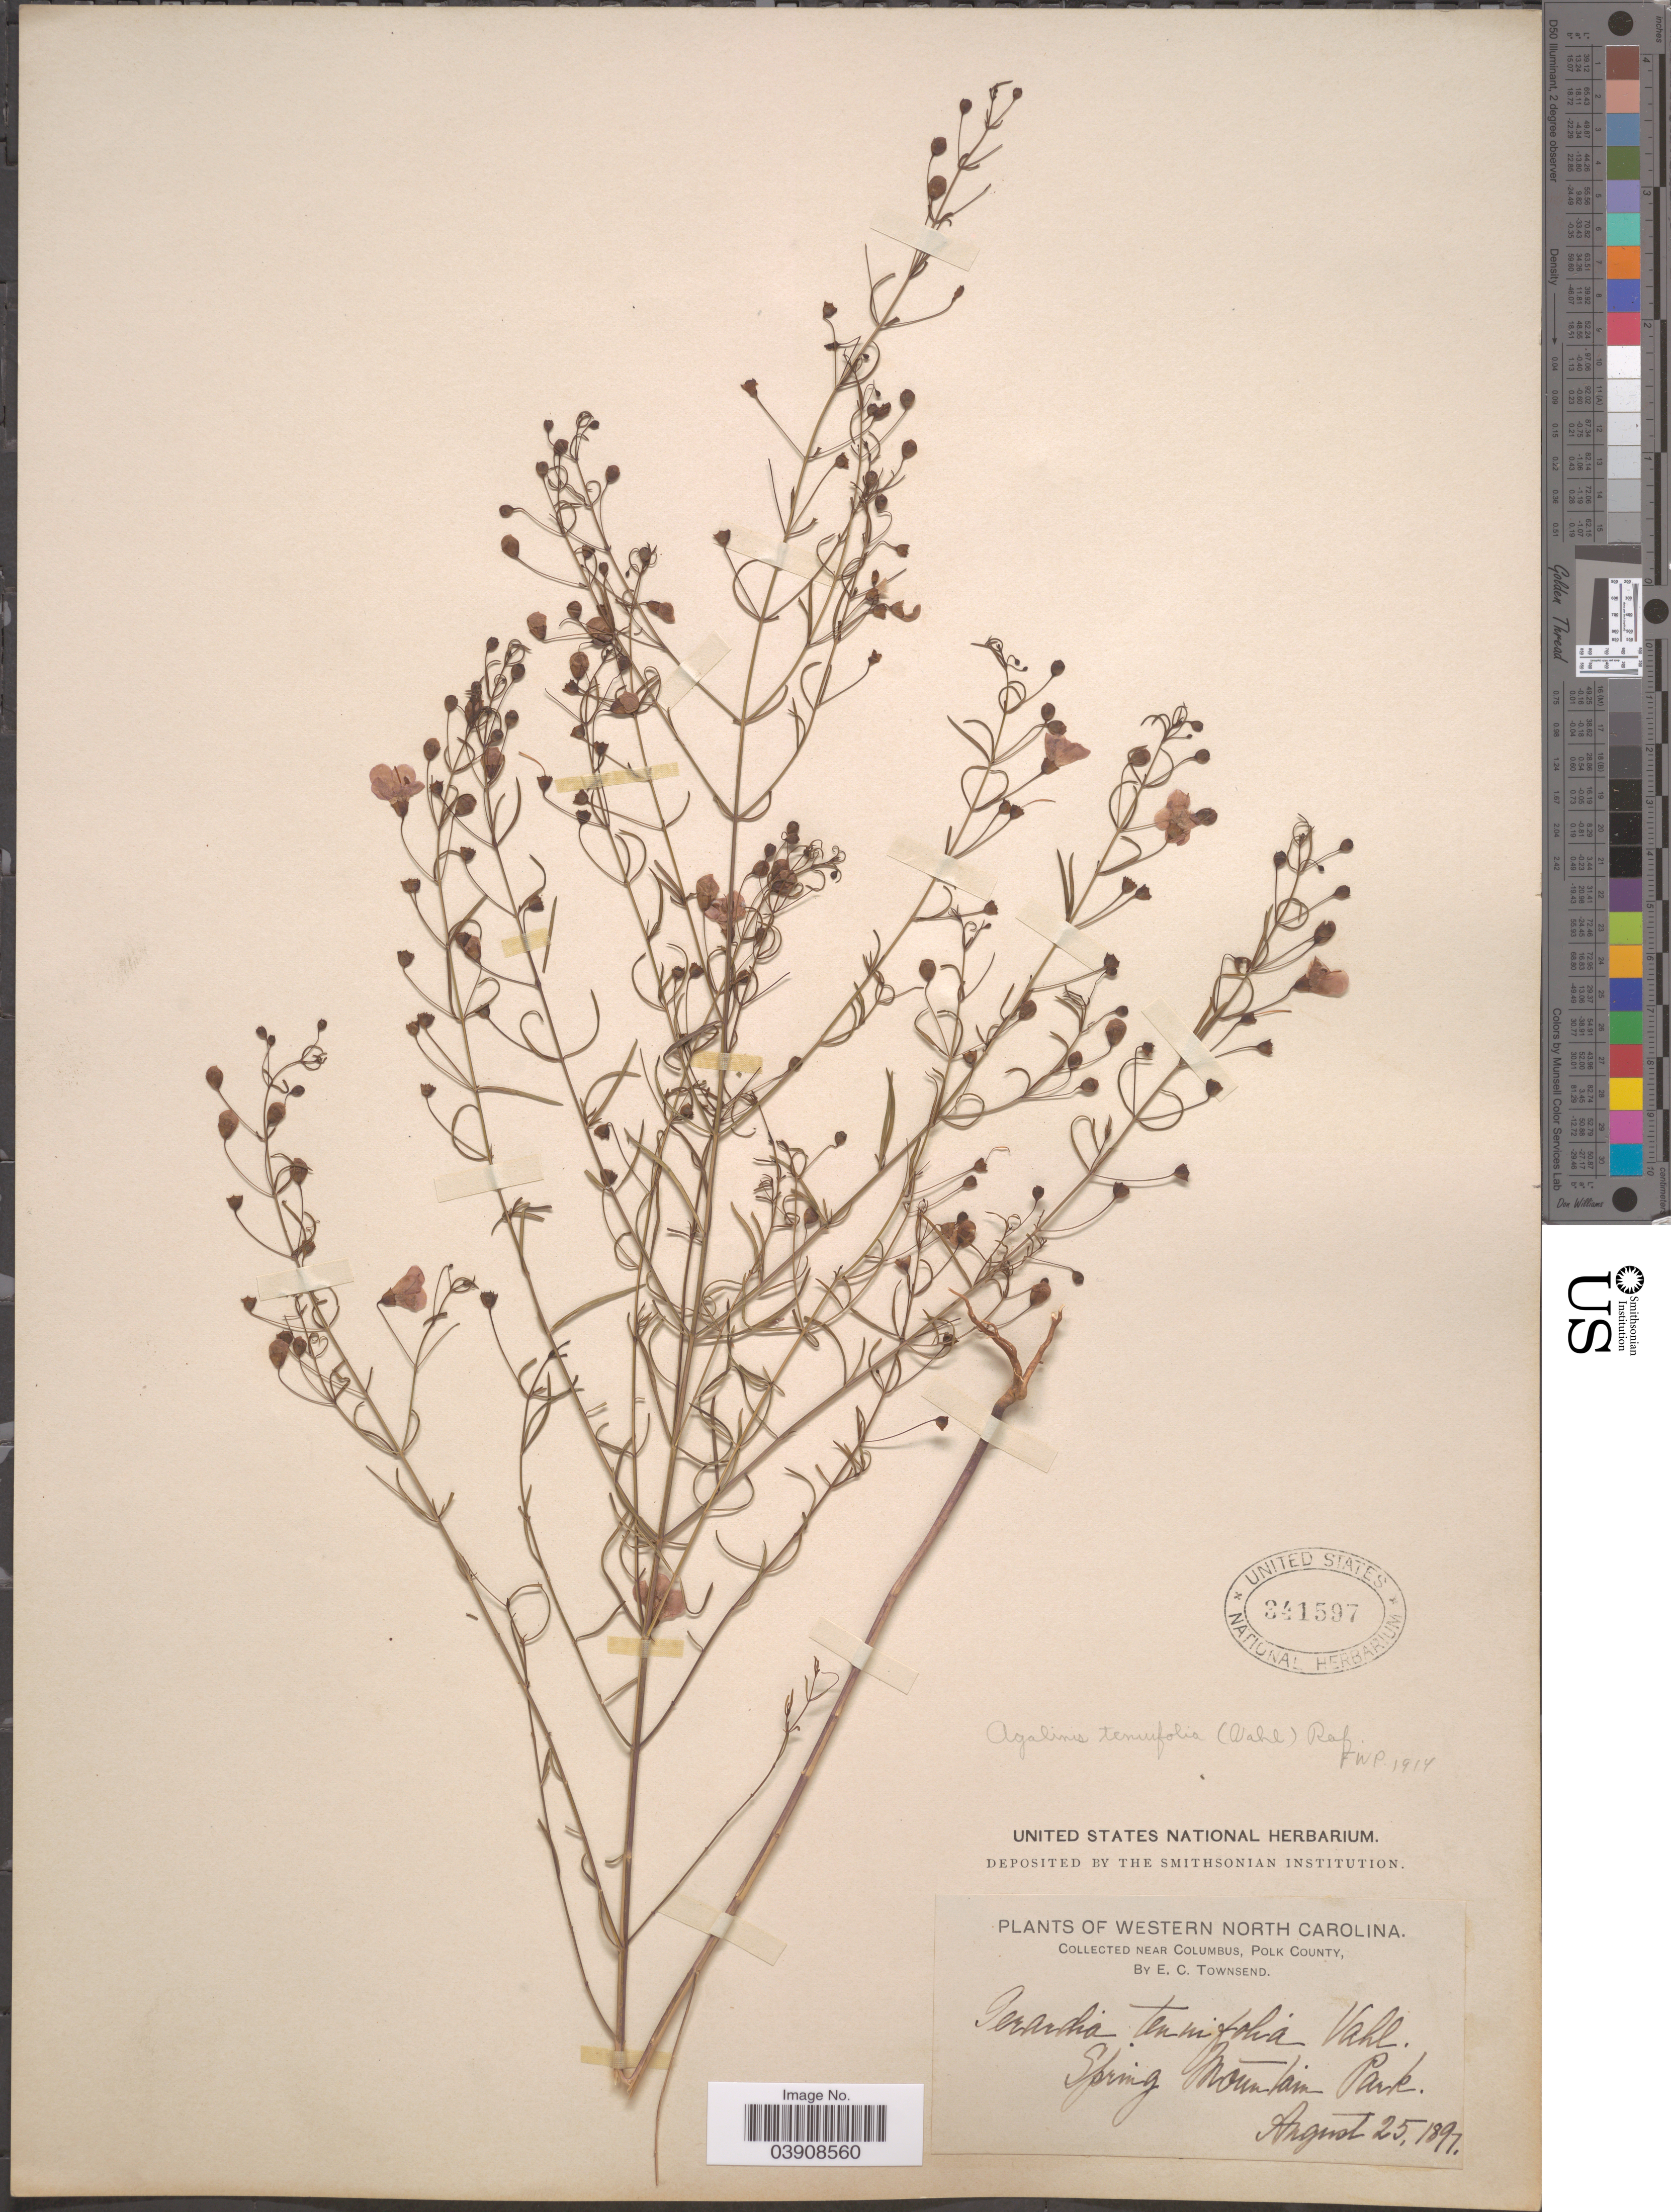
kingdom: Plantae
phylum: Tracheophyta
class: Magnoliopsida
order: Lamiales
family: Orobanchaceae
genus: Agalinis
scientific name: Agalinis tenuifolia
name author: (Vahl) Raf.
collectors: E. C. Townsend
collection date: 1897-08-25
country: United States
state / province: North Carolina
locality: Western North Carolina. Near Columbus, Polk County. Spring Mountain Park.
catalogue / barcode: US 341597